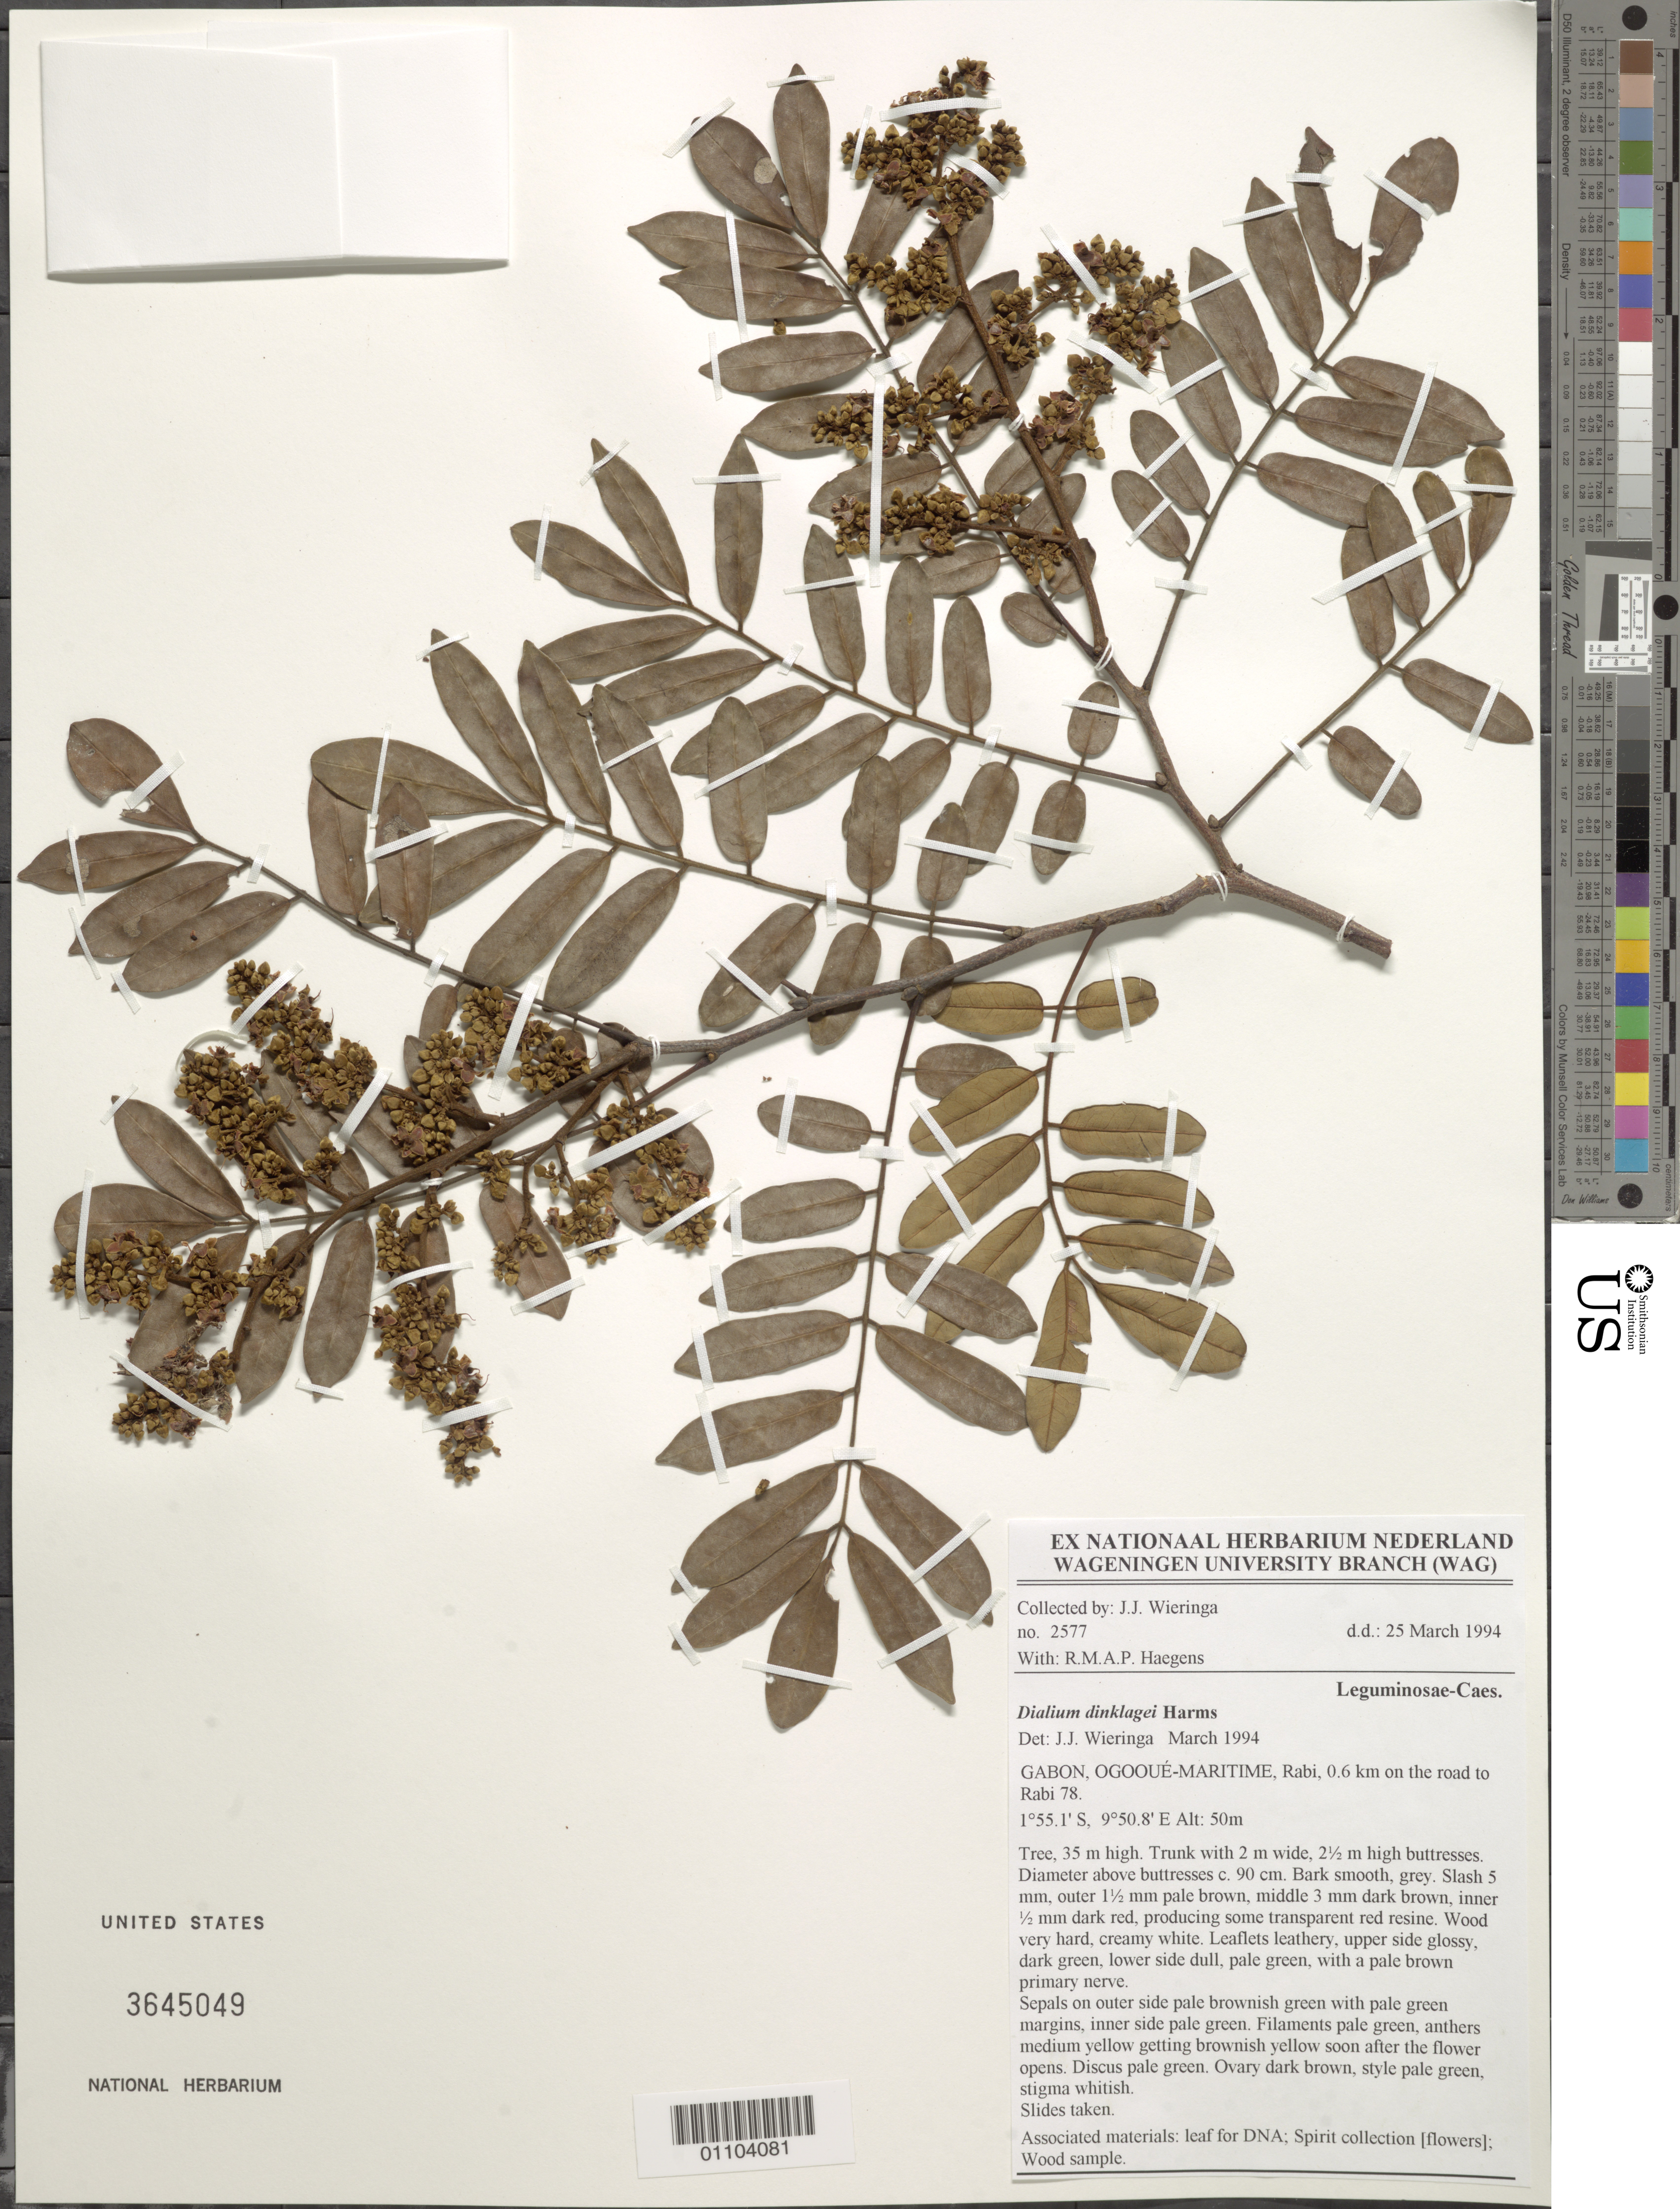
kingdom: Plantae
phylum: Tracheophyta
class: Magnoliopsida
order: Fabales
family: Fabaceae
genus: Dialium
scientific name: Dialium dinklagei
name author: Harms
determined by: Wieringa, J. J., (WAG), Wageningen University (NETHERLANDS)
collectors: J. J. Wieringa & R. Haegens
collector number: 2577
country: Gabon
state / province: Ogooué-Maritime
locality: Rabi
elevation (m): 50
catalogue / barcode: US 3645049